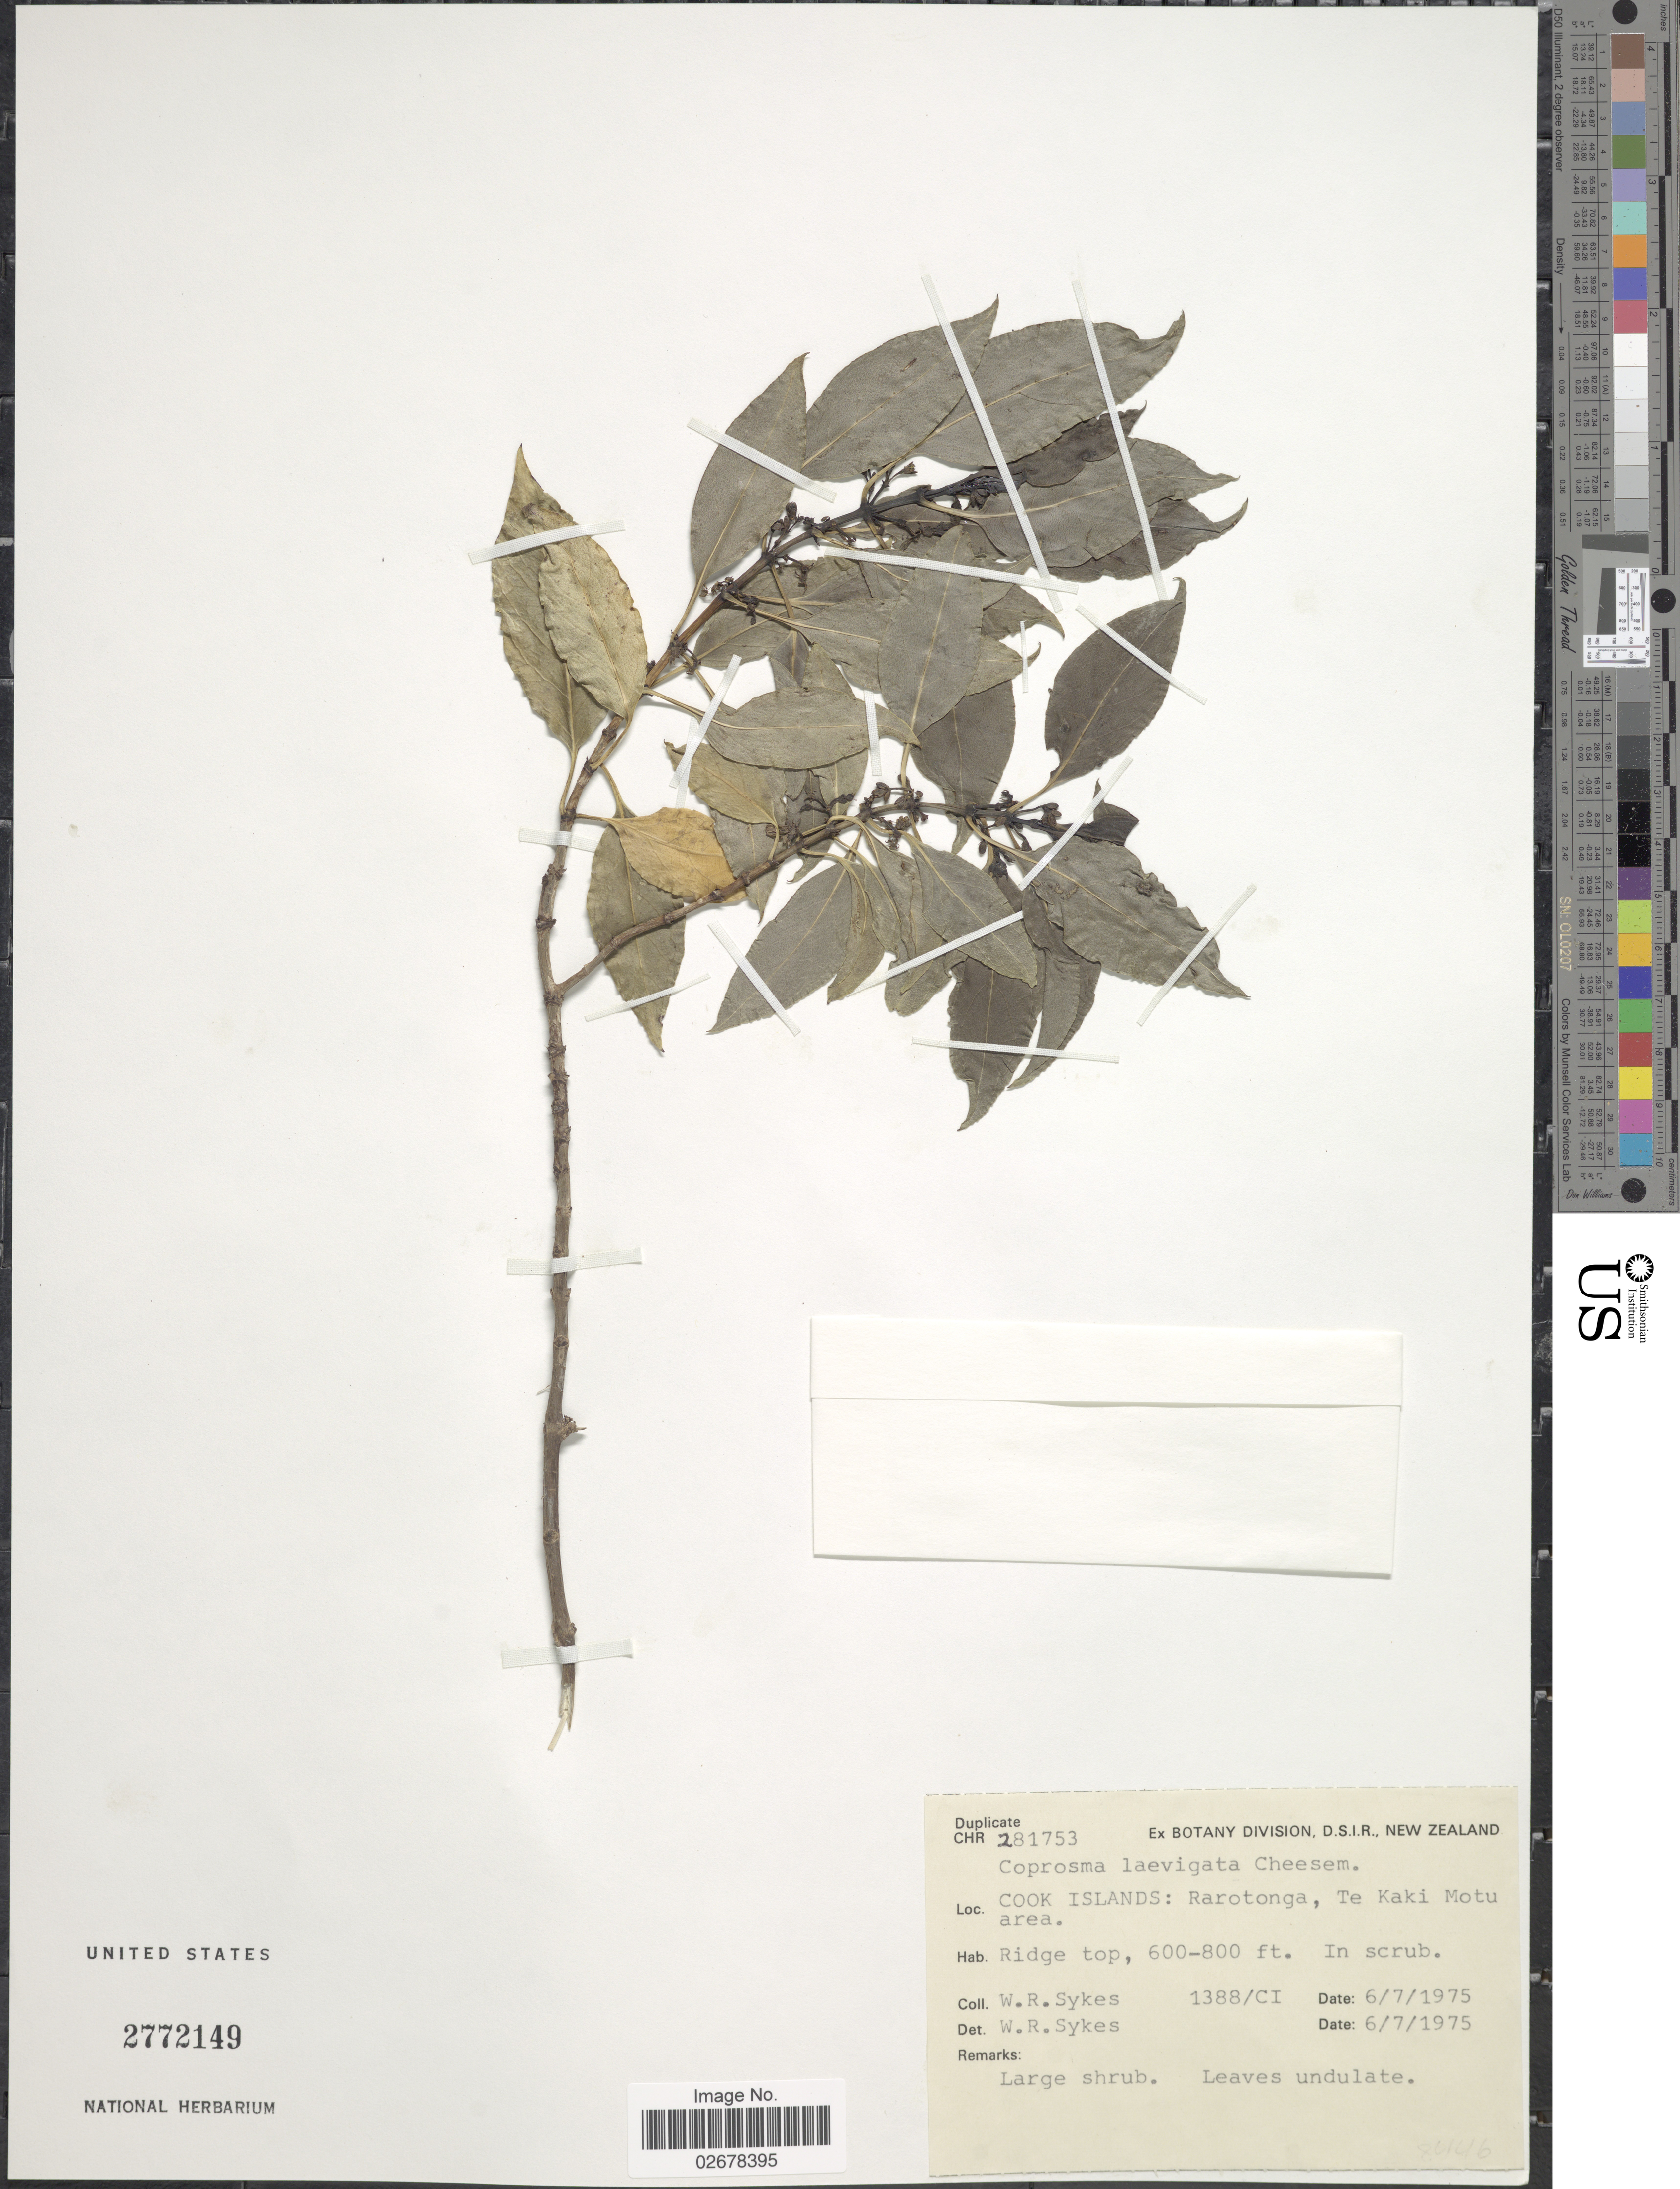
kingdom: Plantae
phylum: Tracheophyta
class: Magnoliopsida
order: Gentianales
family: Rubiaceae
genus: Coprosma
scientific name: Coprosma laevigata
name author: Cheeseman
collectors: W. R. Sykes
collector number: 1388/CI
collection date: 1975-07-06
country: Cook Islands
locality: Cook Islands: Rarotongo, Te kaki Motu area, ridge top.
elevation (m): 183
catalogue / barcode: US 2772149